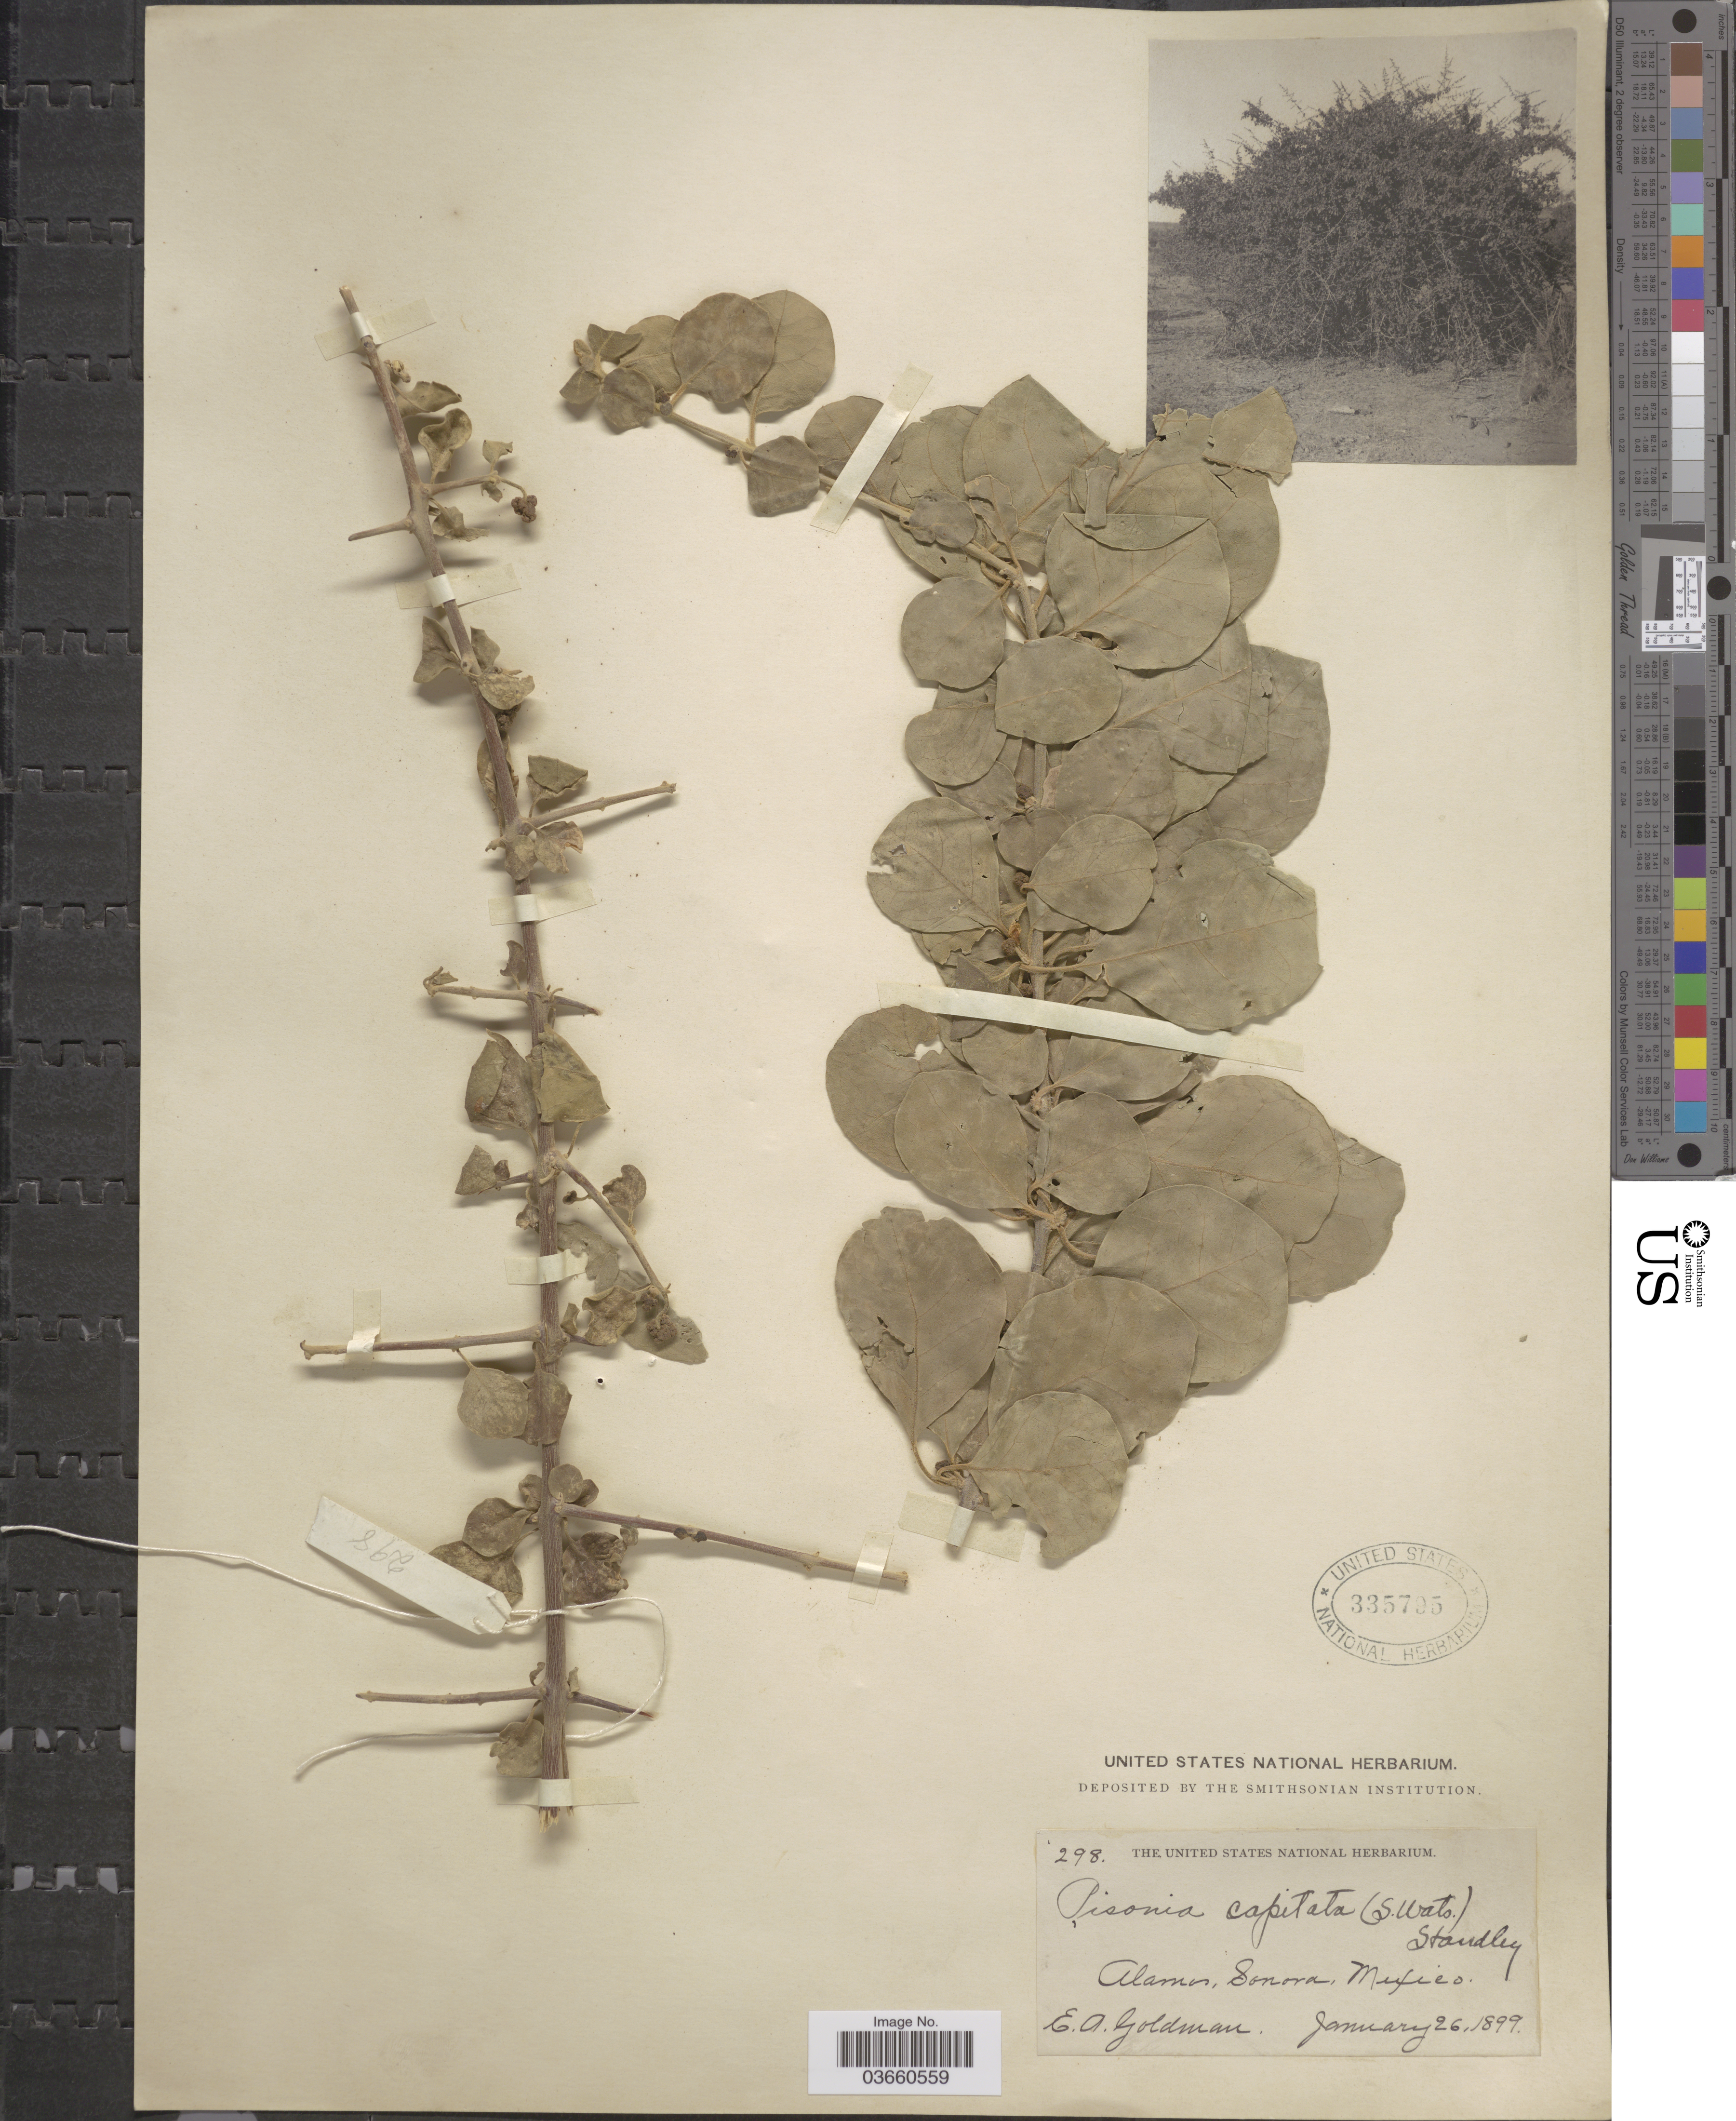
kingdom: Plantae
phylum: Tracheophyta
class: Magnoliopsida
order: Caryophyllales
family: Nyctaginaceae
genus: Pisonia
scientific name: Pisonia capitata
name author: (S. Watson) Standl.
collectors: E. A. Goldman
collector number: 298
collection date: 1899-01-26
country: Mexico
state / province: Sonora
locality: Alamos.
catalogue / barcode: US 335795